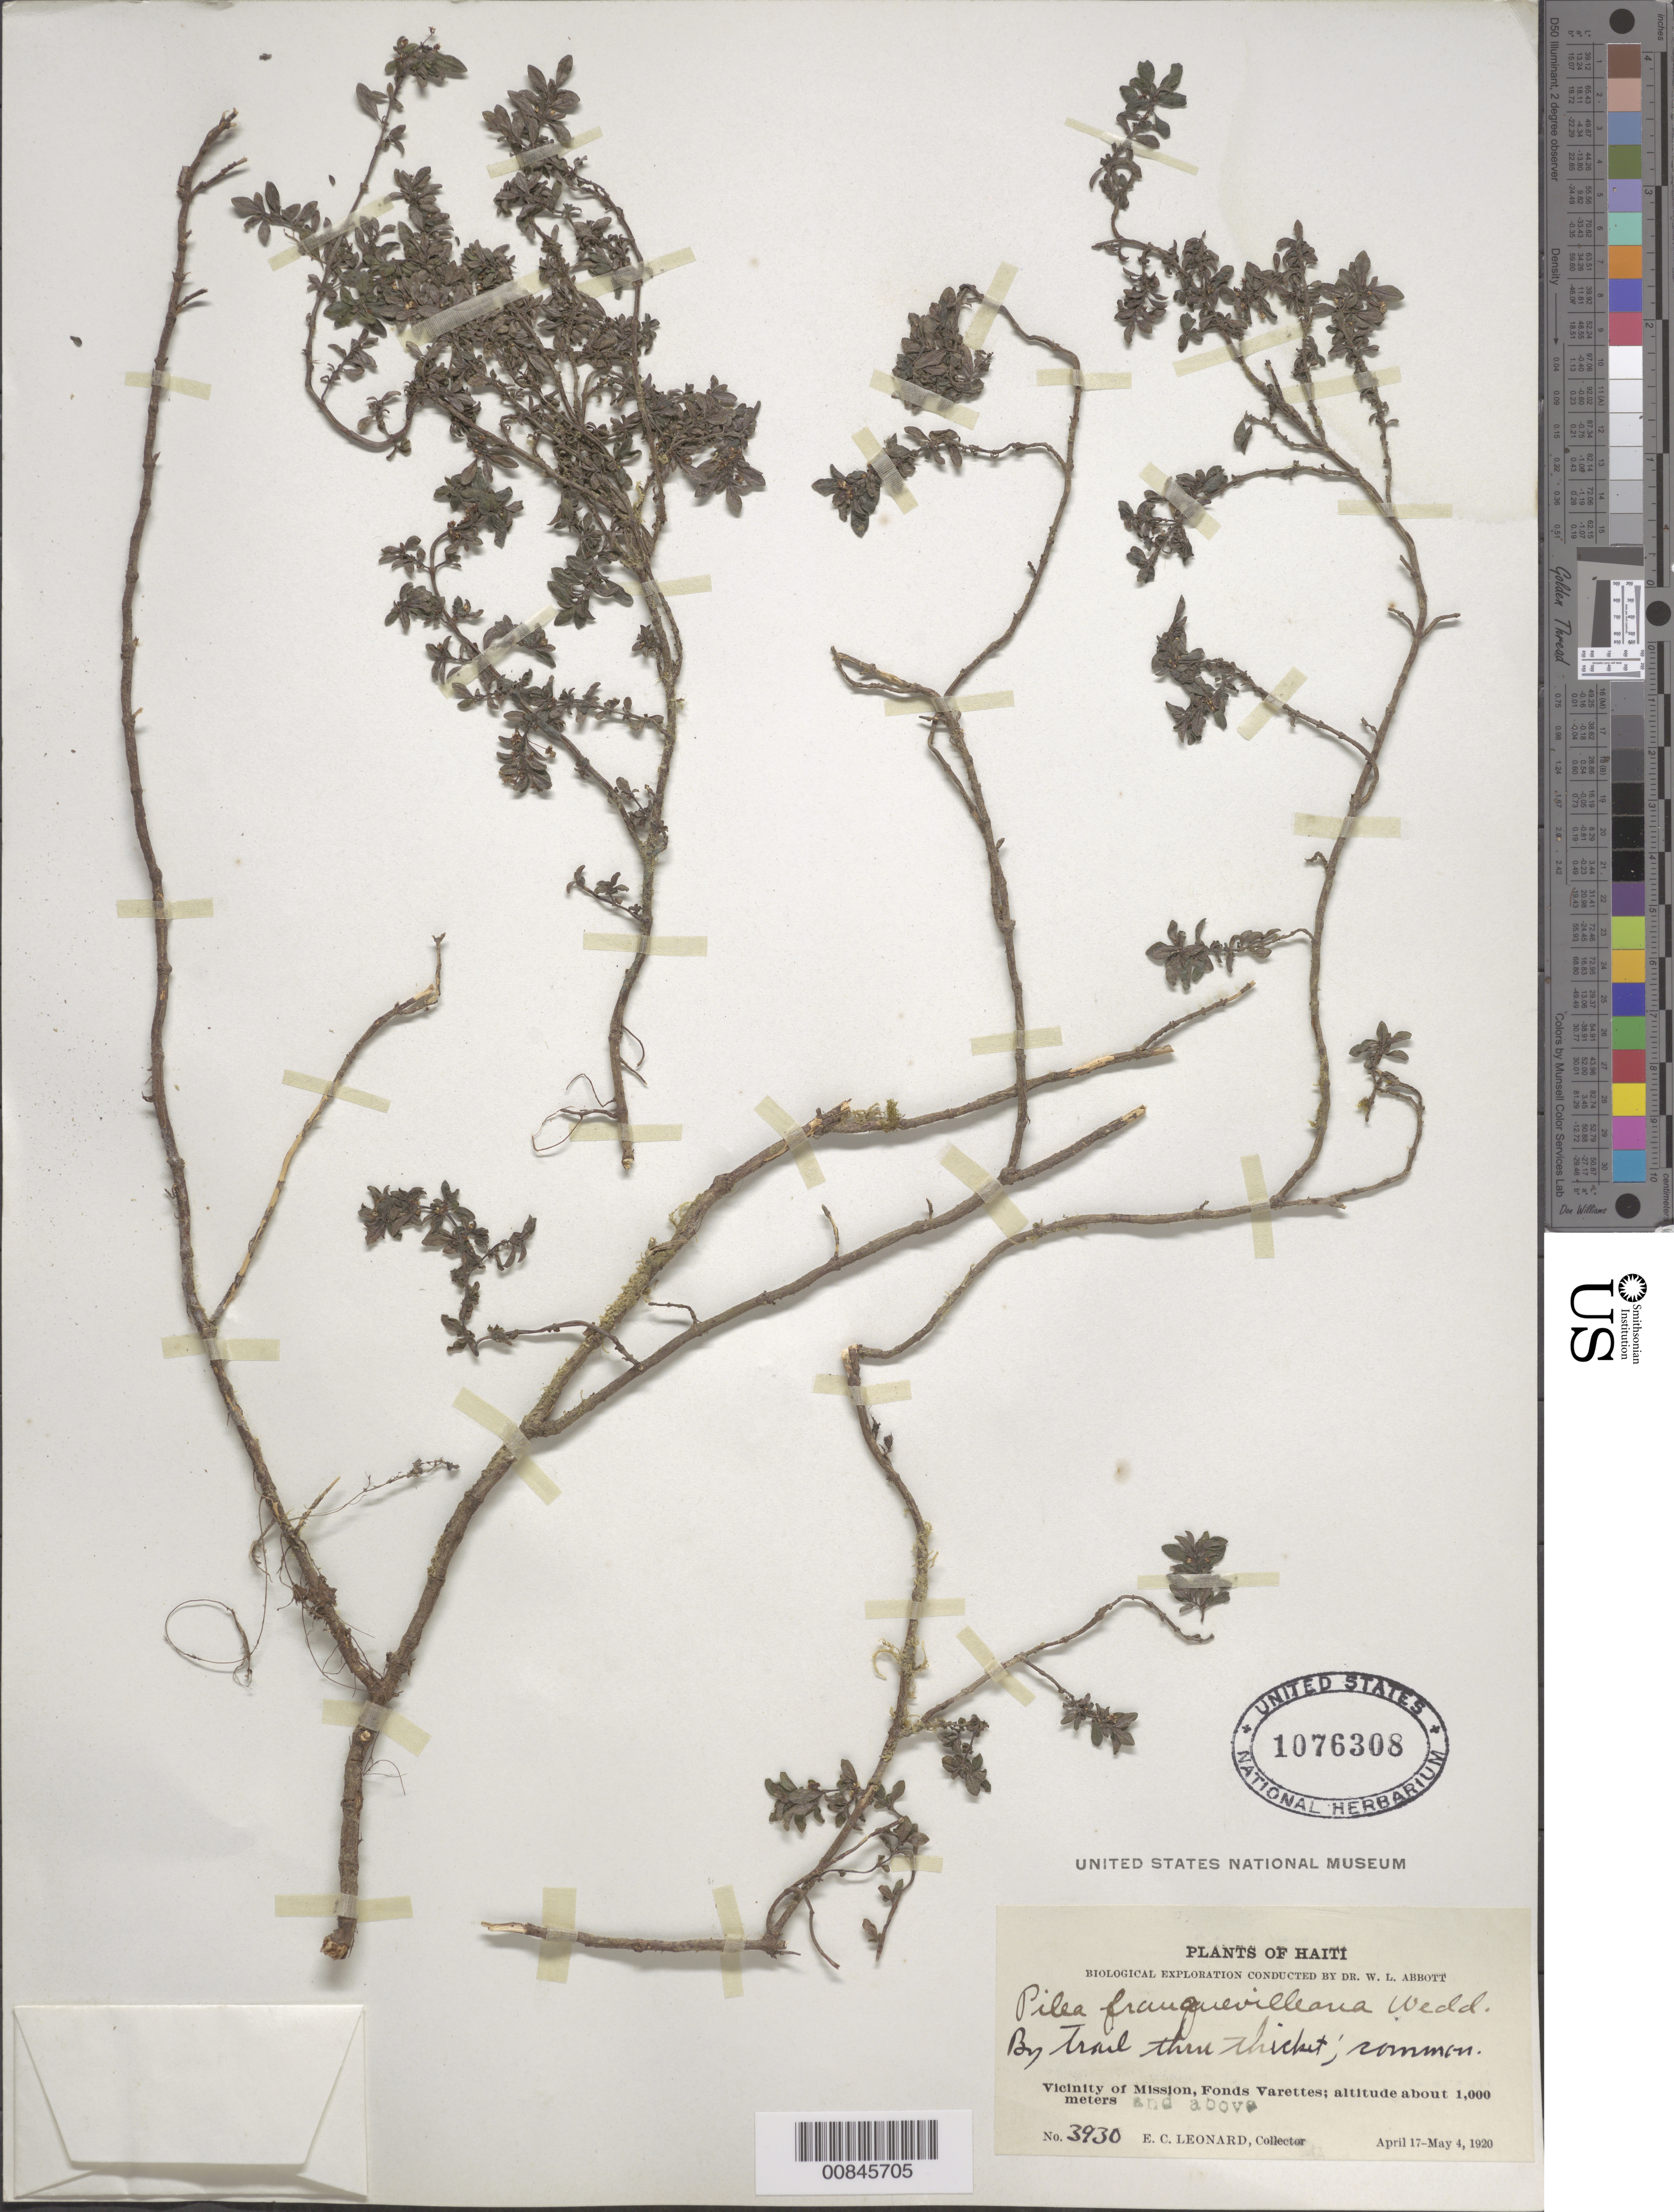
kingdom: Plantae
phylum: Tracheophyta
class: Magnoliopsida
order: Rosales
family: Urticaceae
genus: Pilea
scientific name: Pilea franquevilleana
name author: Wedd.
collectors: E. C. Leonard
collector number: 3930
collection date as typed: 17 Apr 1920 to 04 May 1920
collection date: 1920-04-17/1920-05-04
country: Haiti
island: Hispaniola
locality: Vicinity of Mission, Fonds Varettes. By trail thru thicket.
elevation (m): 1000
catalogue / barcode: US 1076308